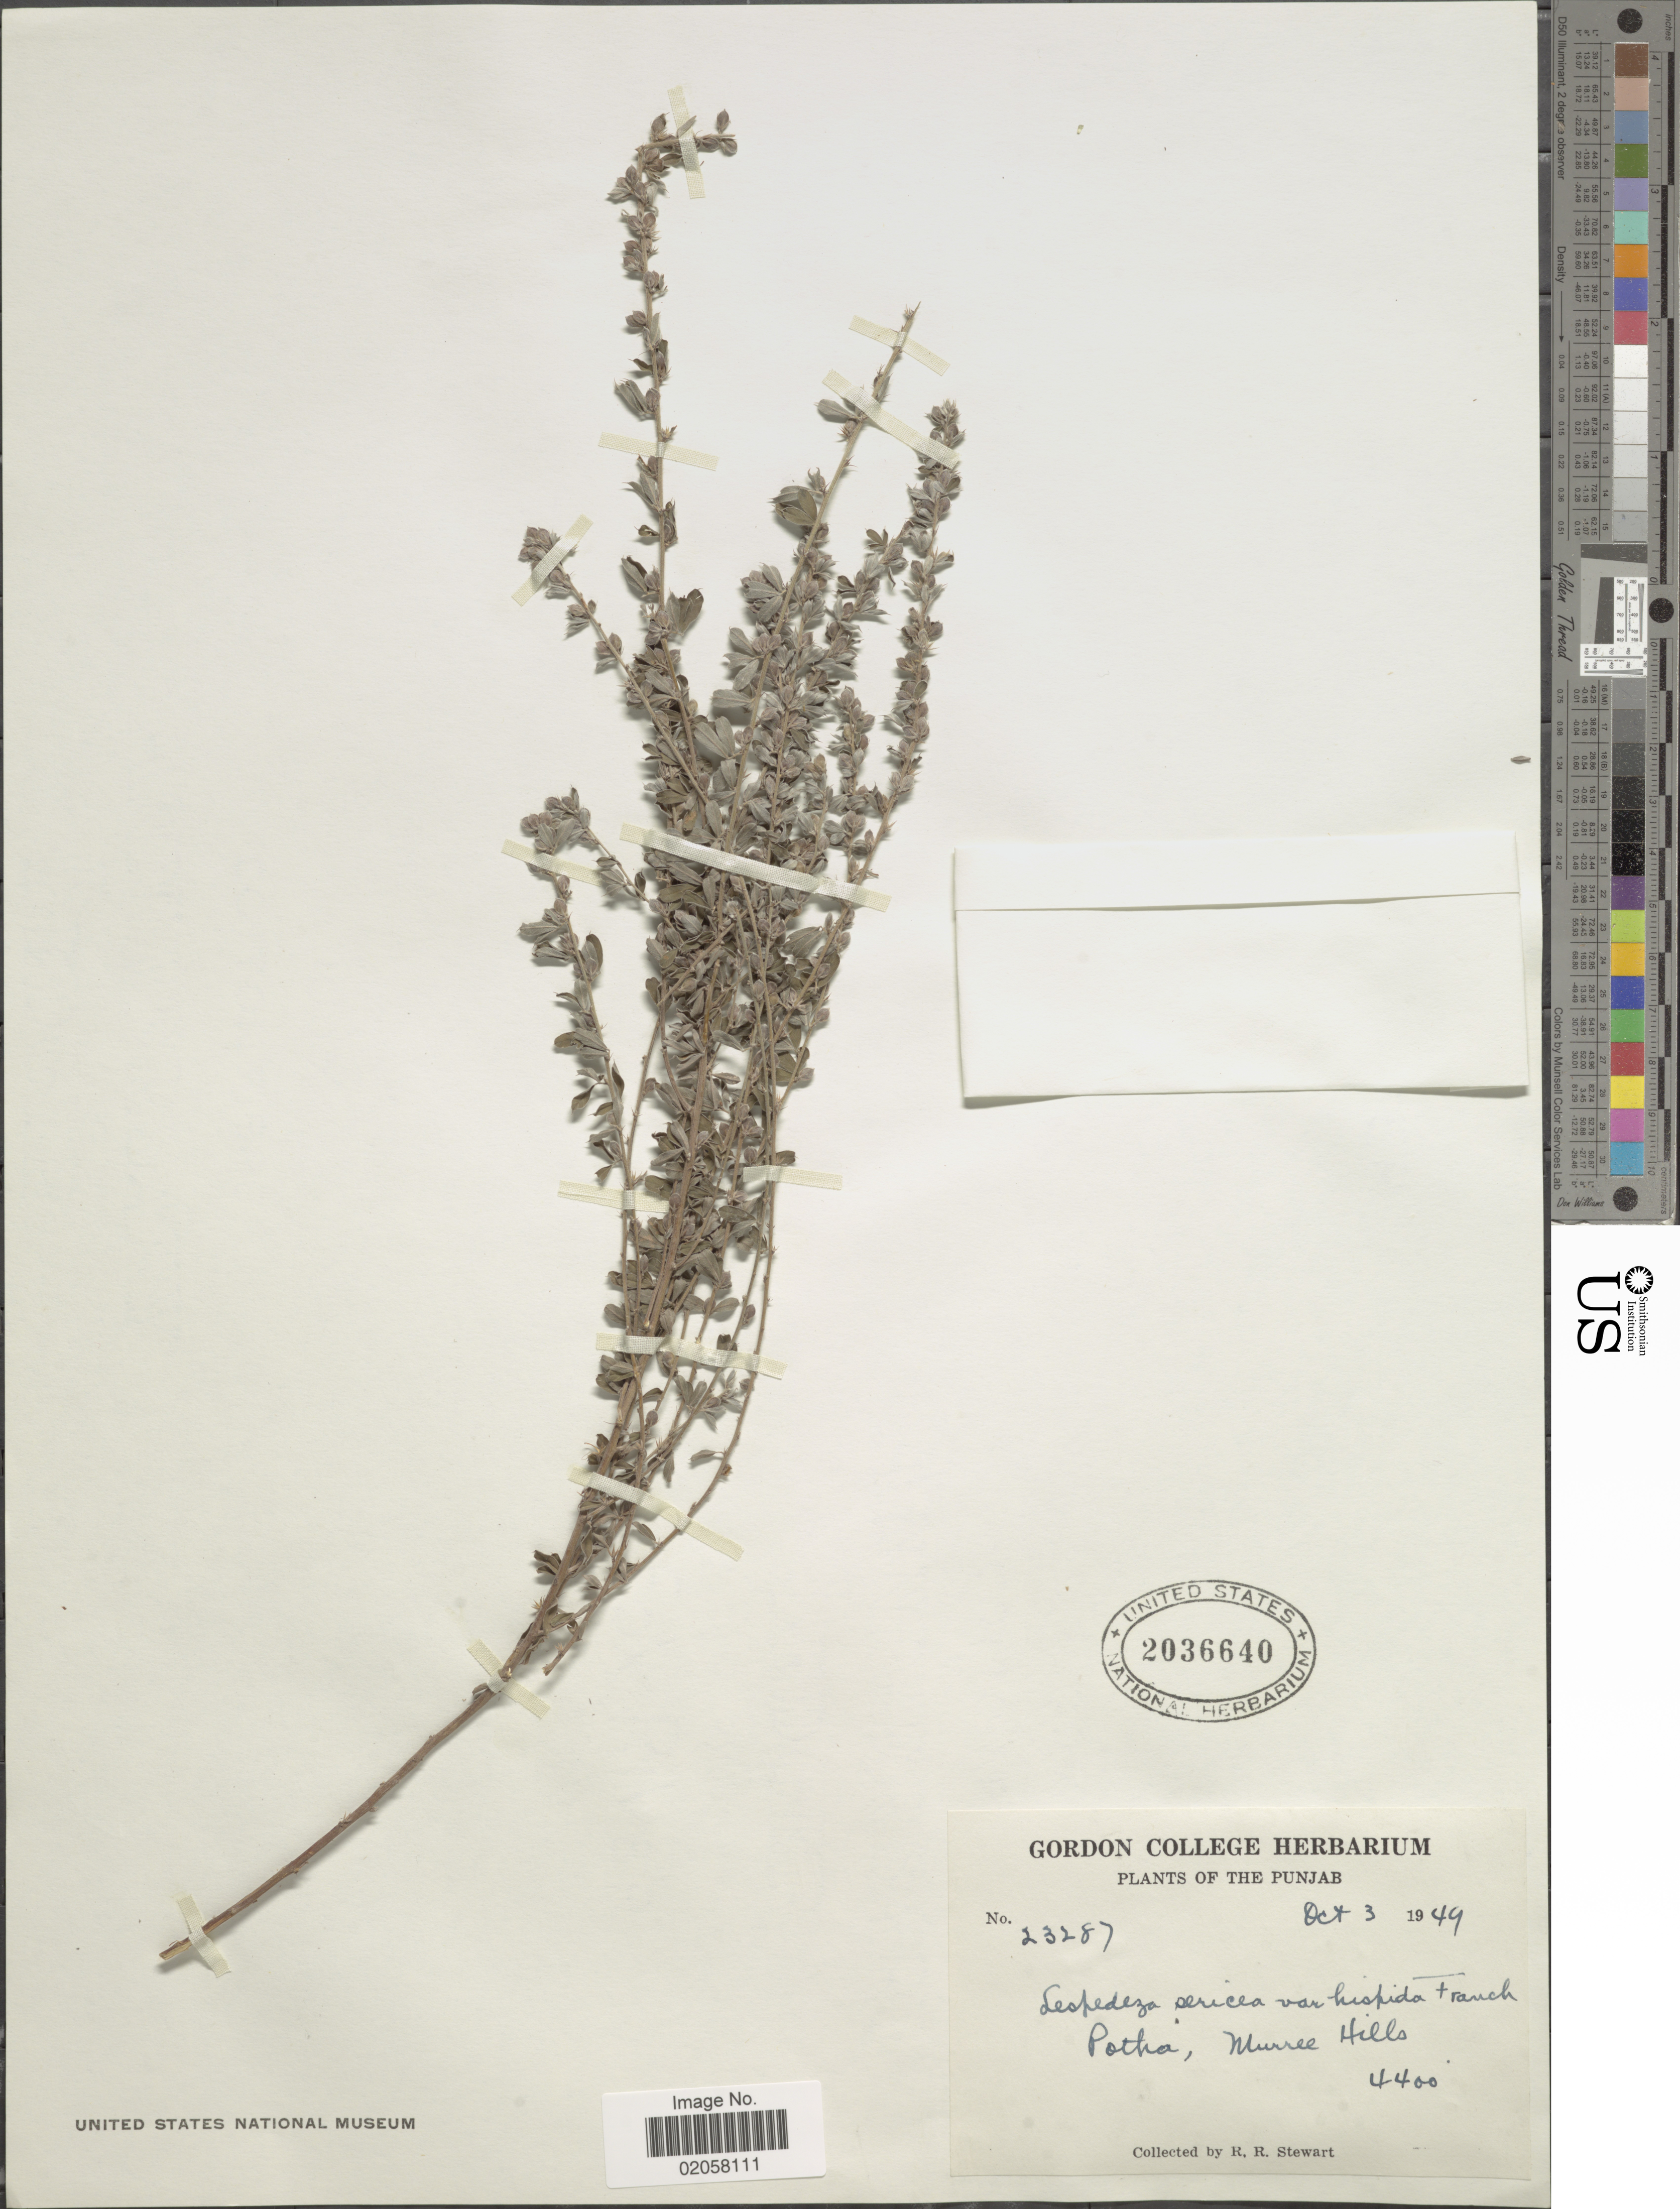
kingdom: Plantae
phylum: Tracheophyta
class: Magnoliopsida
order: Fabales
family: Fabaceae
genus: Lespedeza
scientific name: Lespedeza variegata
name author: Cambess.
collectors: R. R. Stewart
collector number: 23287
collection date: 1949-10-03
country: Pakistan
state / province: Punjab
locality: Potha, Murree Hills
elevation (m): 1341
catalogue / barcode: US 2036640